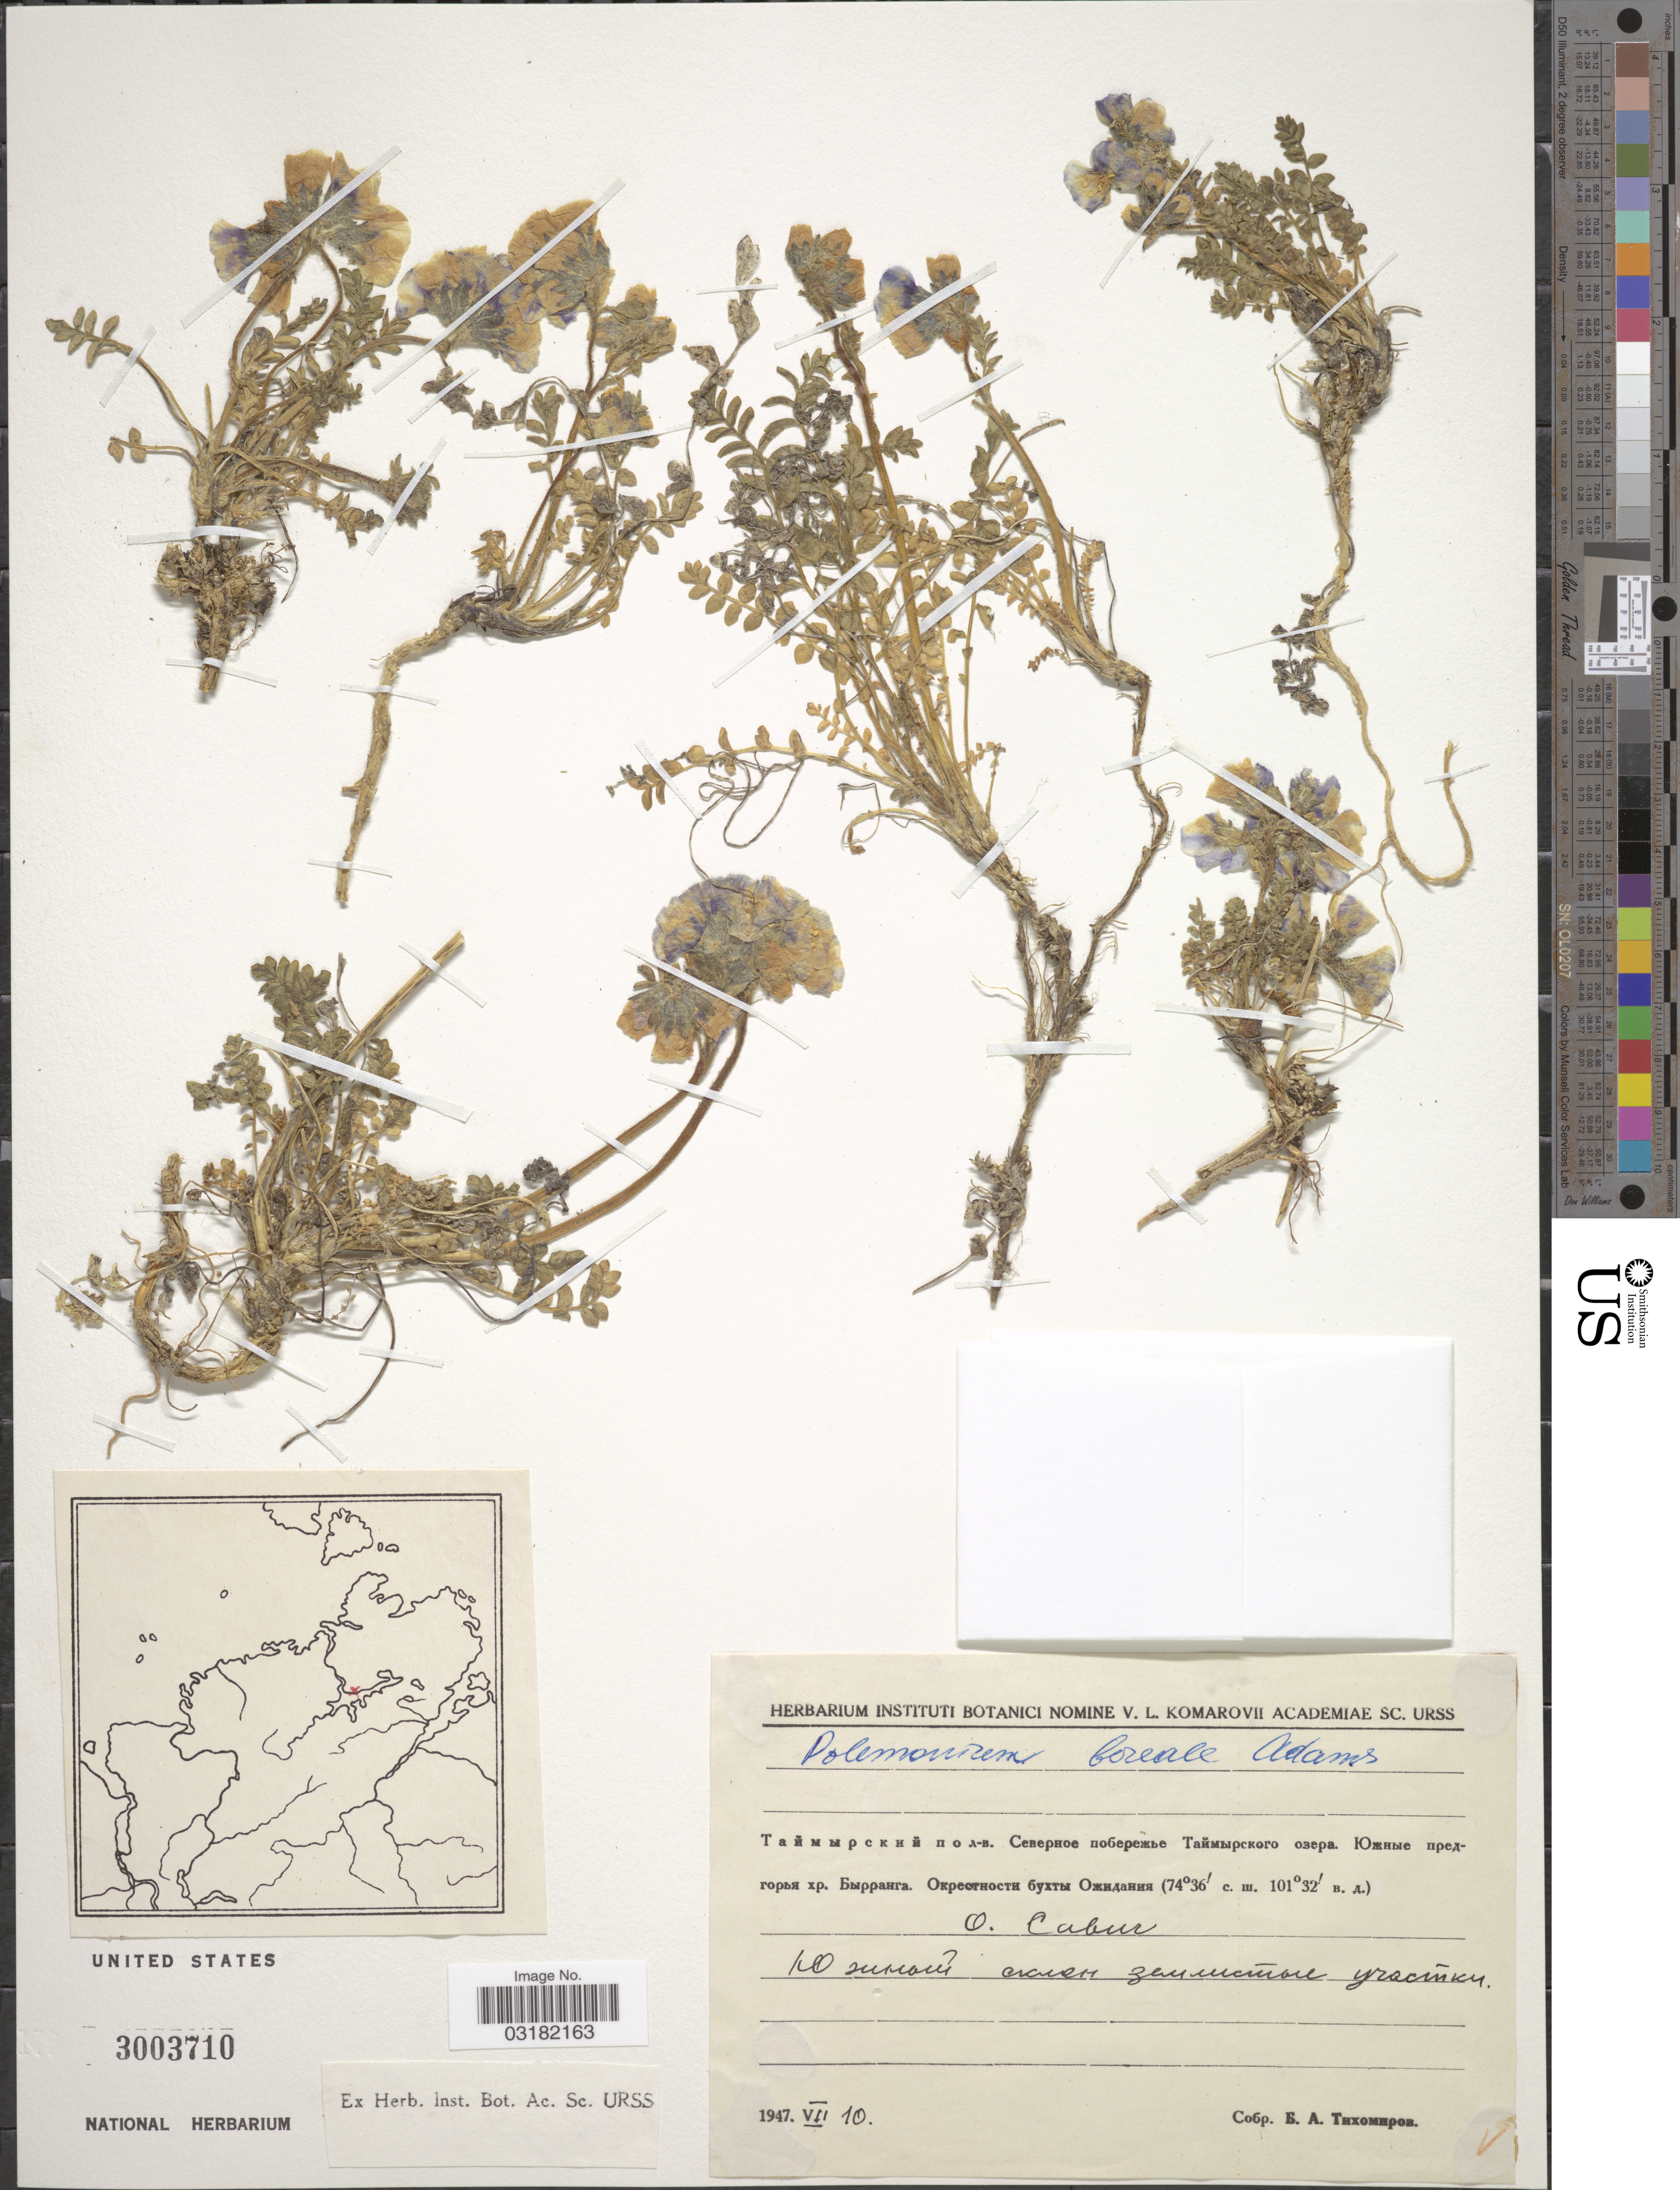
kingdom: Plantae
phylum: Tracheophyta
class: Magnoliopsida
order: Ericales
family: Polemoniaceae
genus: Polemonium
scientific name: Polemonium boreale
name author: Adams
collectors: B. Tikhomirov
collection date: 1947-07-10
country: Russian Federation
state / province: Krasnoyarsk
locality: Taymyr Peninsula, north shore of Taymyr Lake, S of Byrranga Range, Vicinity of Cape Ozhidaniya.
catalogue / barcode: US 3003710